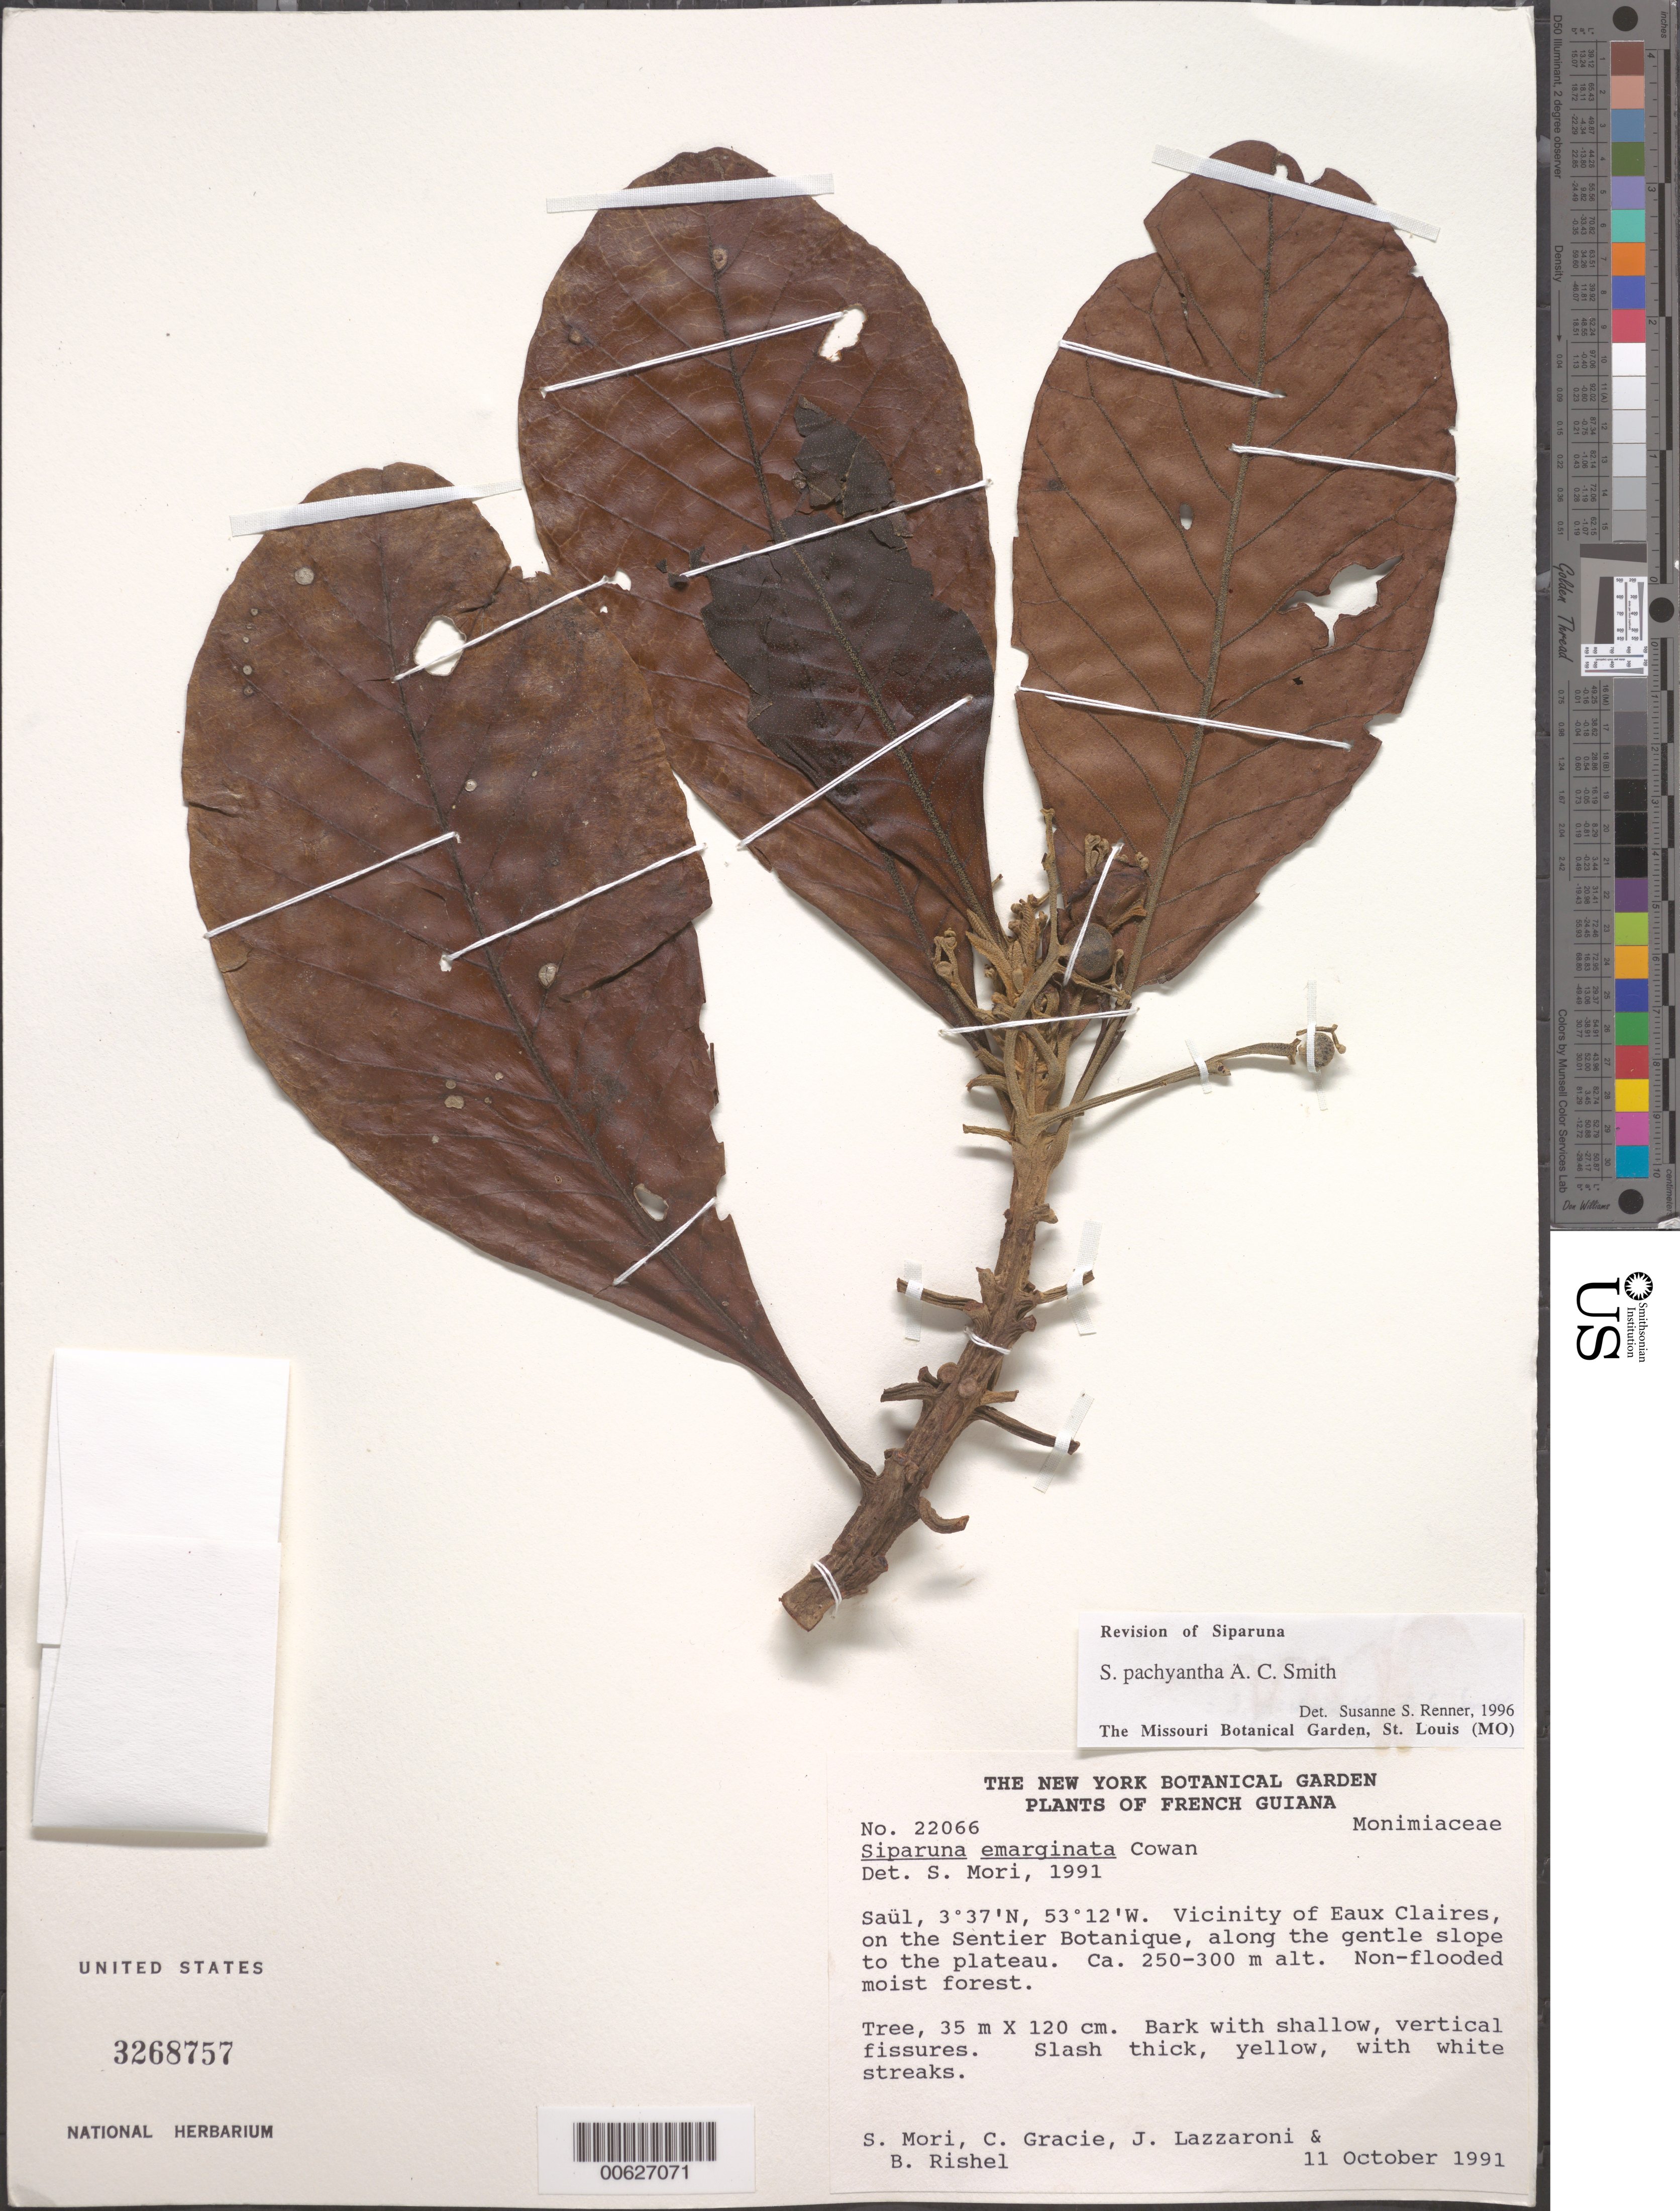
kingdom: Plantae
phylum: Tracheophyta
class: Magnoliopsida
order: Laurales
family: Siparunaceae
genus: Siparuna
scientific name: Siparuna pachyantha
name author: A.C. Sm.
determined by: Renner, S. S.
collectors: S. Mori, C. A. Gracie, J. Lazzaroni, B. Rishel, D. Russell & F. Wright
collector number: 22066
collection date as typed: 11-Oct-91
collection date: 1991-10-11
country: French Guiana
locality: Saül, vicinity of Eaux Claires on the Sentier Botanique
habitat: Non-flooded moist forest, along the gentle slope to the plateau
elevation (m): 250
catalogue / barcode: US 3268757